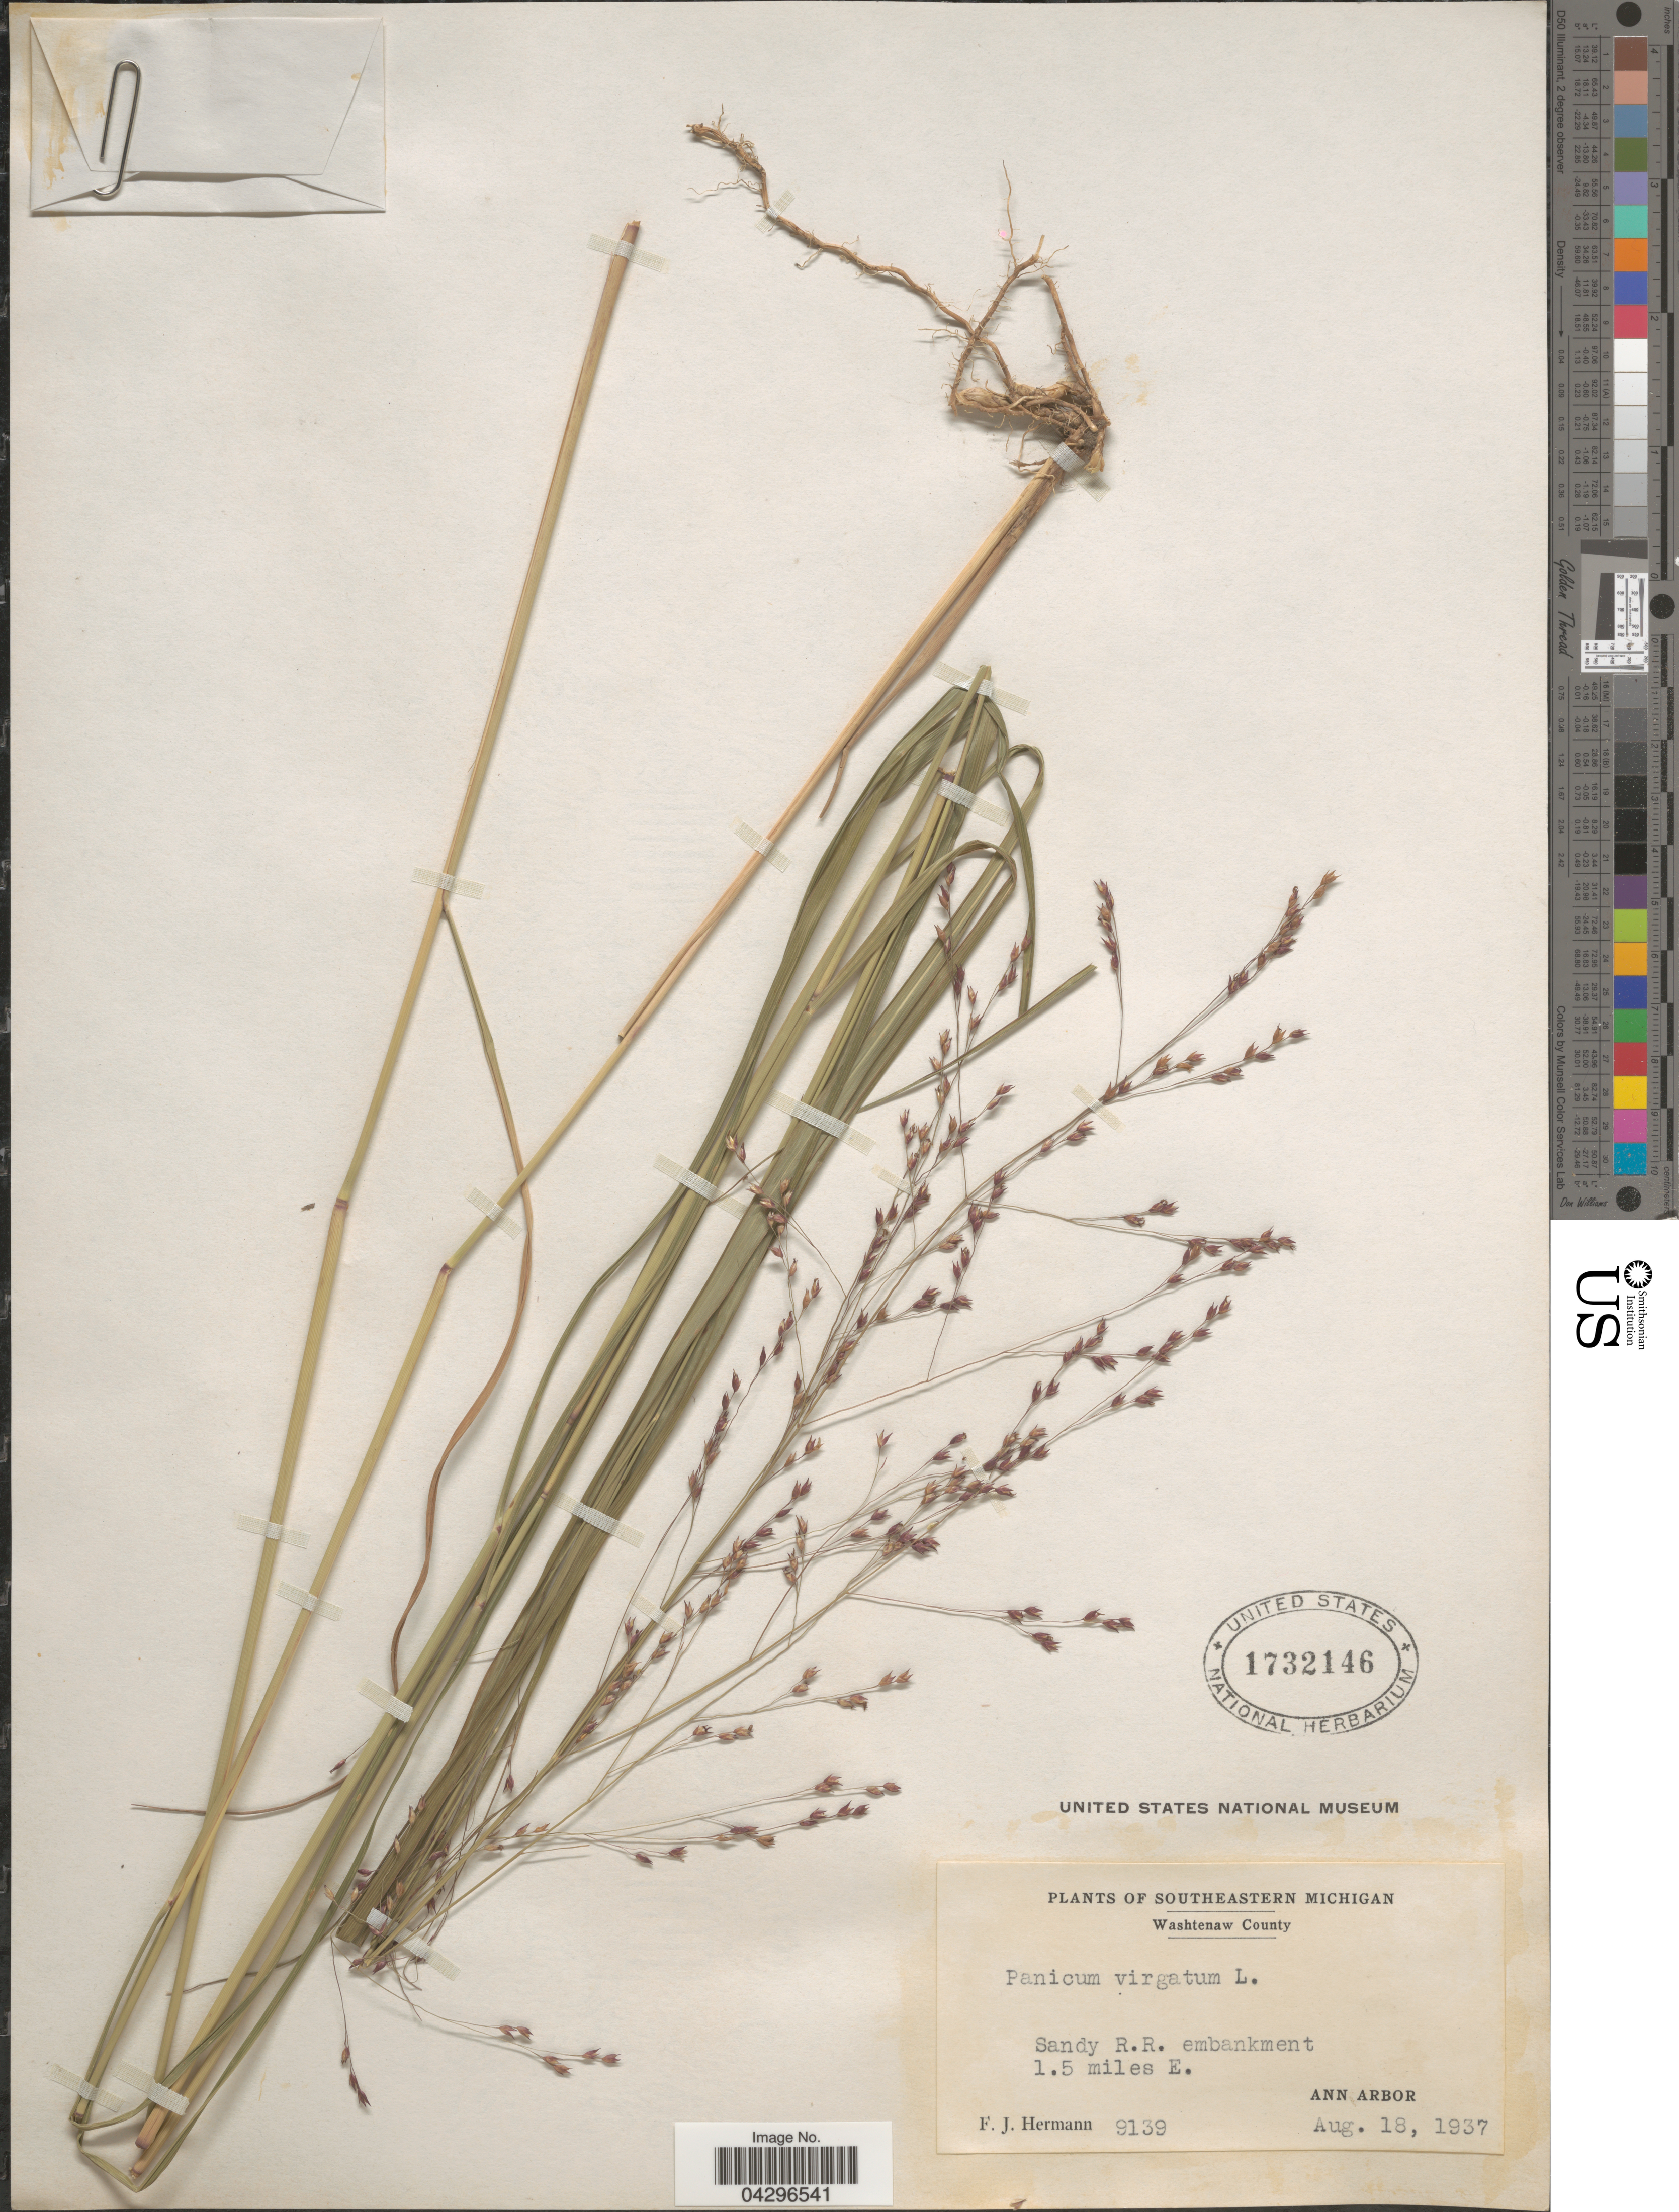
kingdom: Plantae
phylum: Tracheophyta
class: Liliopsida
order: Poales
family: Poaceae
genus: Panicum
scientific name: Panicum virgatum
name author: L.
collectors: F. J. Hermann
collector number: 9139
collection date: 1937-08-18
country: United States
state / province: Michigan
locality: Southeastern Michigan. Washtenaw County. Sandy R.R. embankment 1.5 miles E. Ann Arbor.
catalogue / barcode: US 1732146